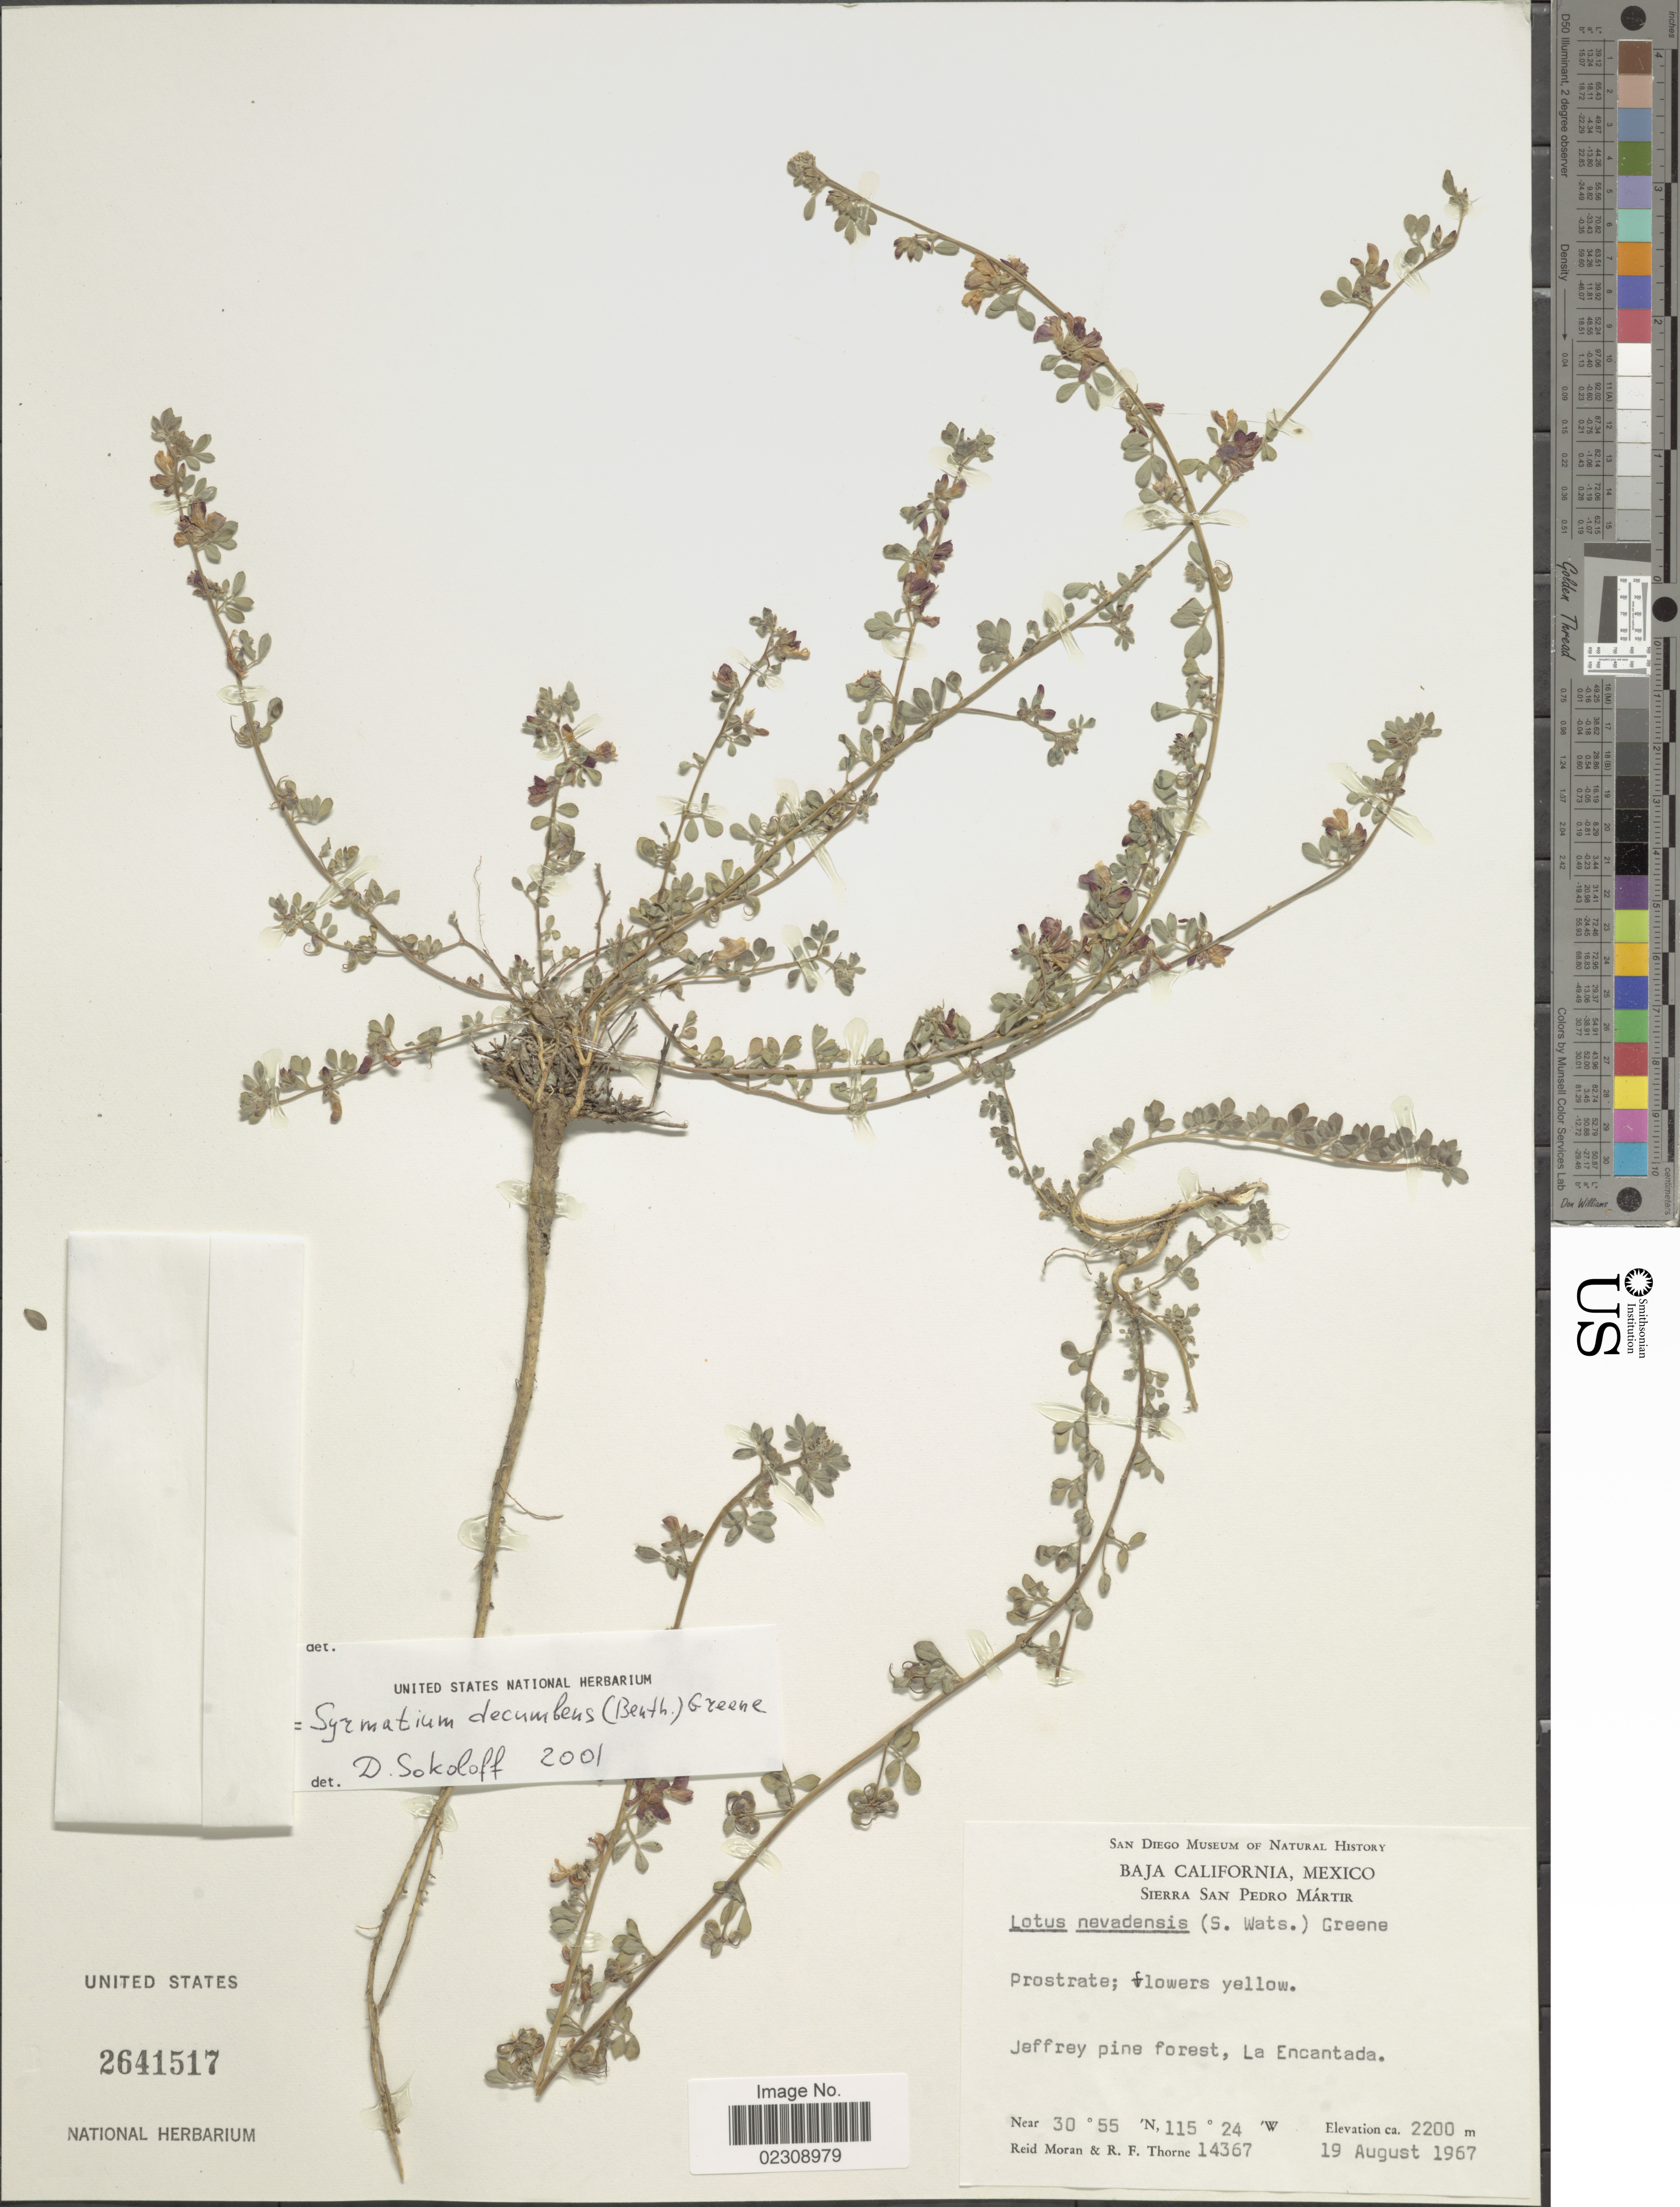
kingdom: Plantae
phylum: Tracheophyta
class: Magnoliopsida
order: Fabales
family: Fabaceae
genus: Syrmatium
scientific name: Syrmatium decumbens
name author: (Benth.) Greene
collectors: R. V. Moran & R. F. Thorne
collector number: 14367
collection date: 1967-08-19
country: Mexico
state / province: Baja California Norte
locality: Sierra San Pedro Mártir. Jeffrey pine forest, La Encantada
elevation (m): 2200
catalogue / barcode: US 2641517